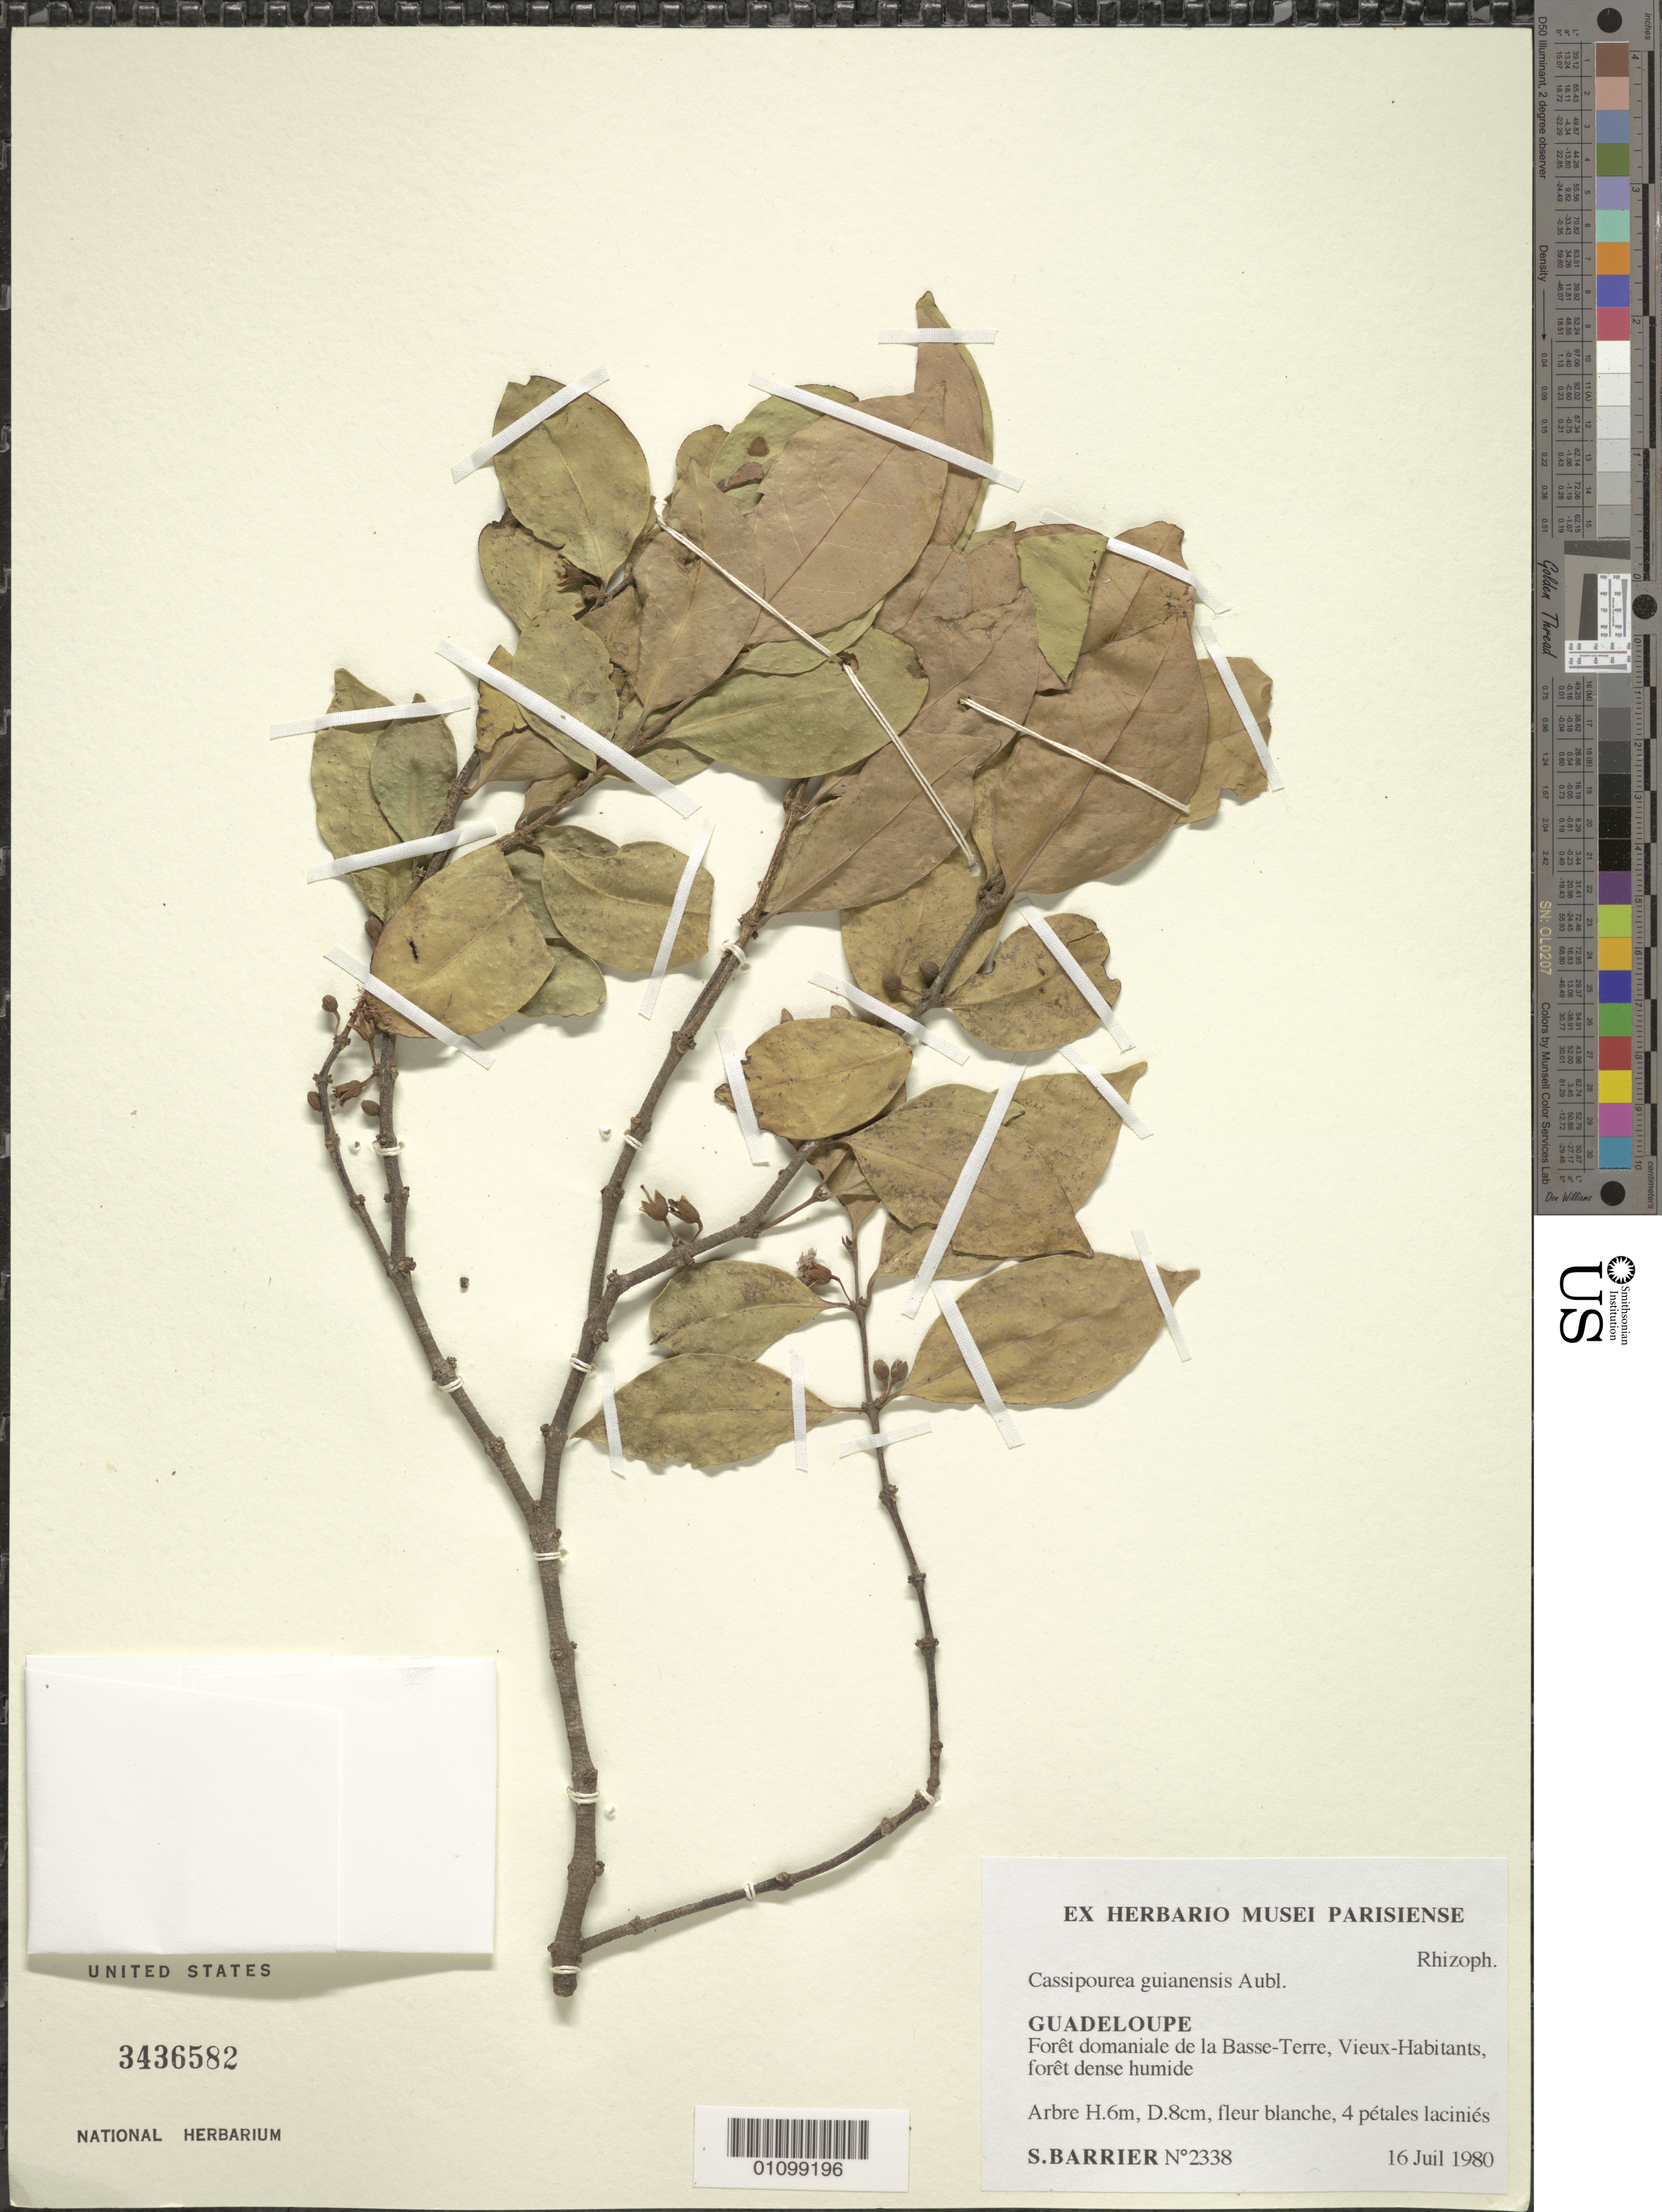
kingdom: Plantae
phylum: Tracheophyta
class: Magnoliopsida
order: Malpighiales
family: Rhizophoraceae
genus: Cassipourea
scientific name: Cassipourea elliptica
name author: (Sw.) Poir.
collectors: S. Barrier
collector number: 2338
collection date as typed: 16 Jul 1980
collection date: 1980-07-16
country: Guadeloupe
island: Basse Terre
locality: Foret domaniale de la Basse-Terre, Vieux-Habitants, foret dense humide.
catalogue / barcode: US 3436582